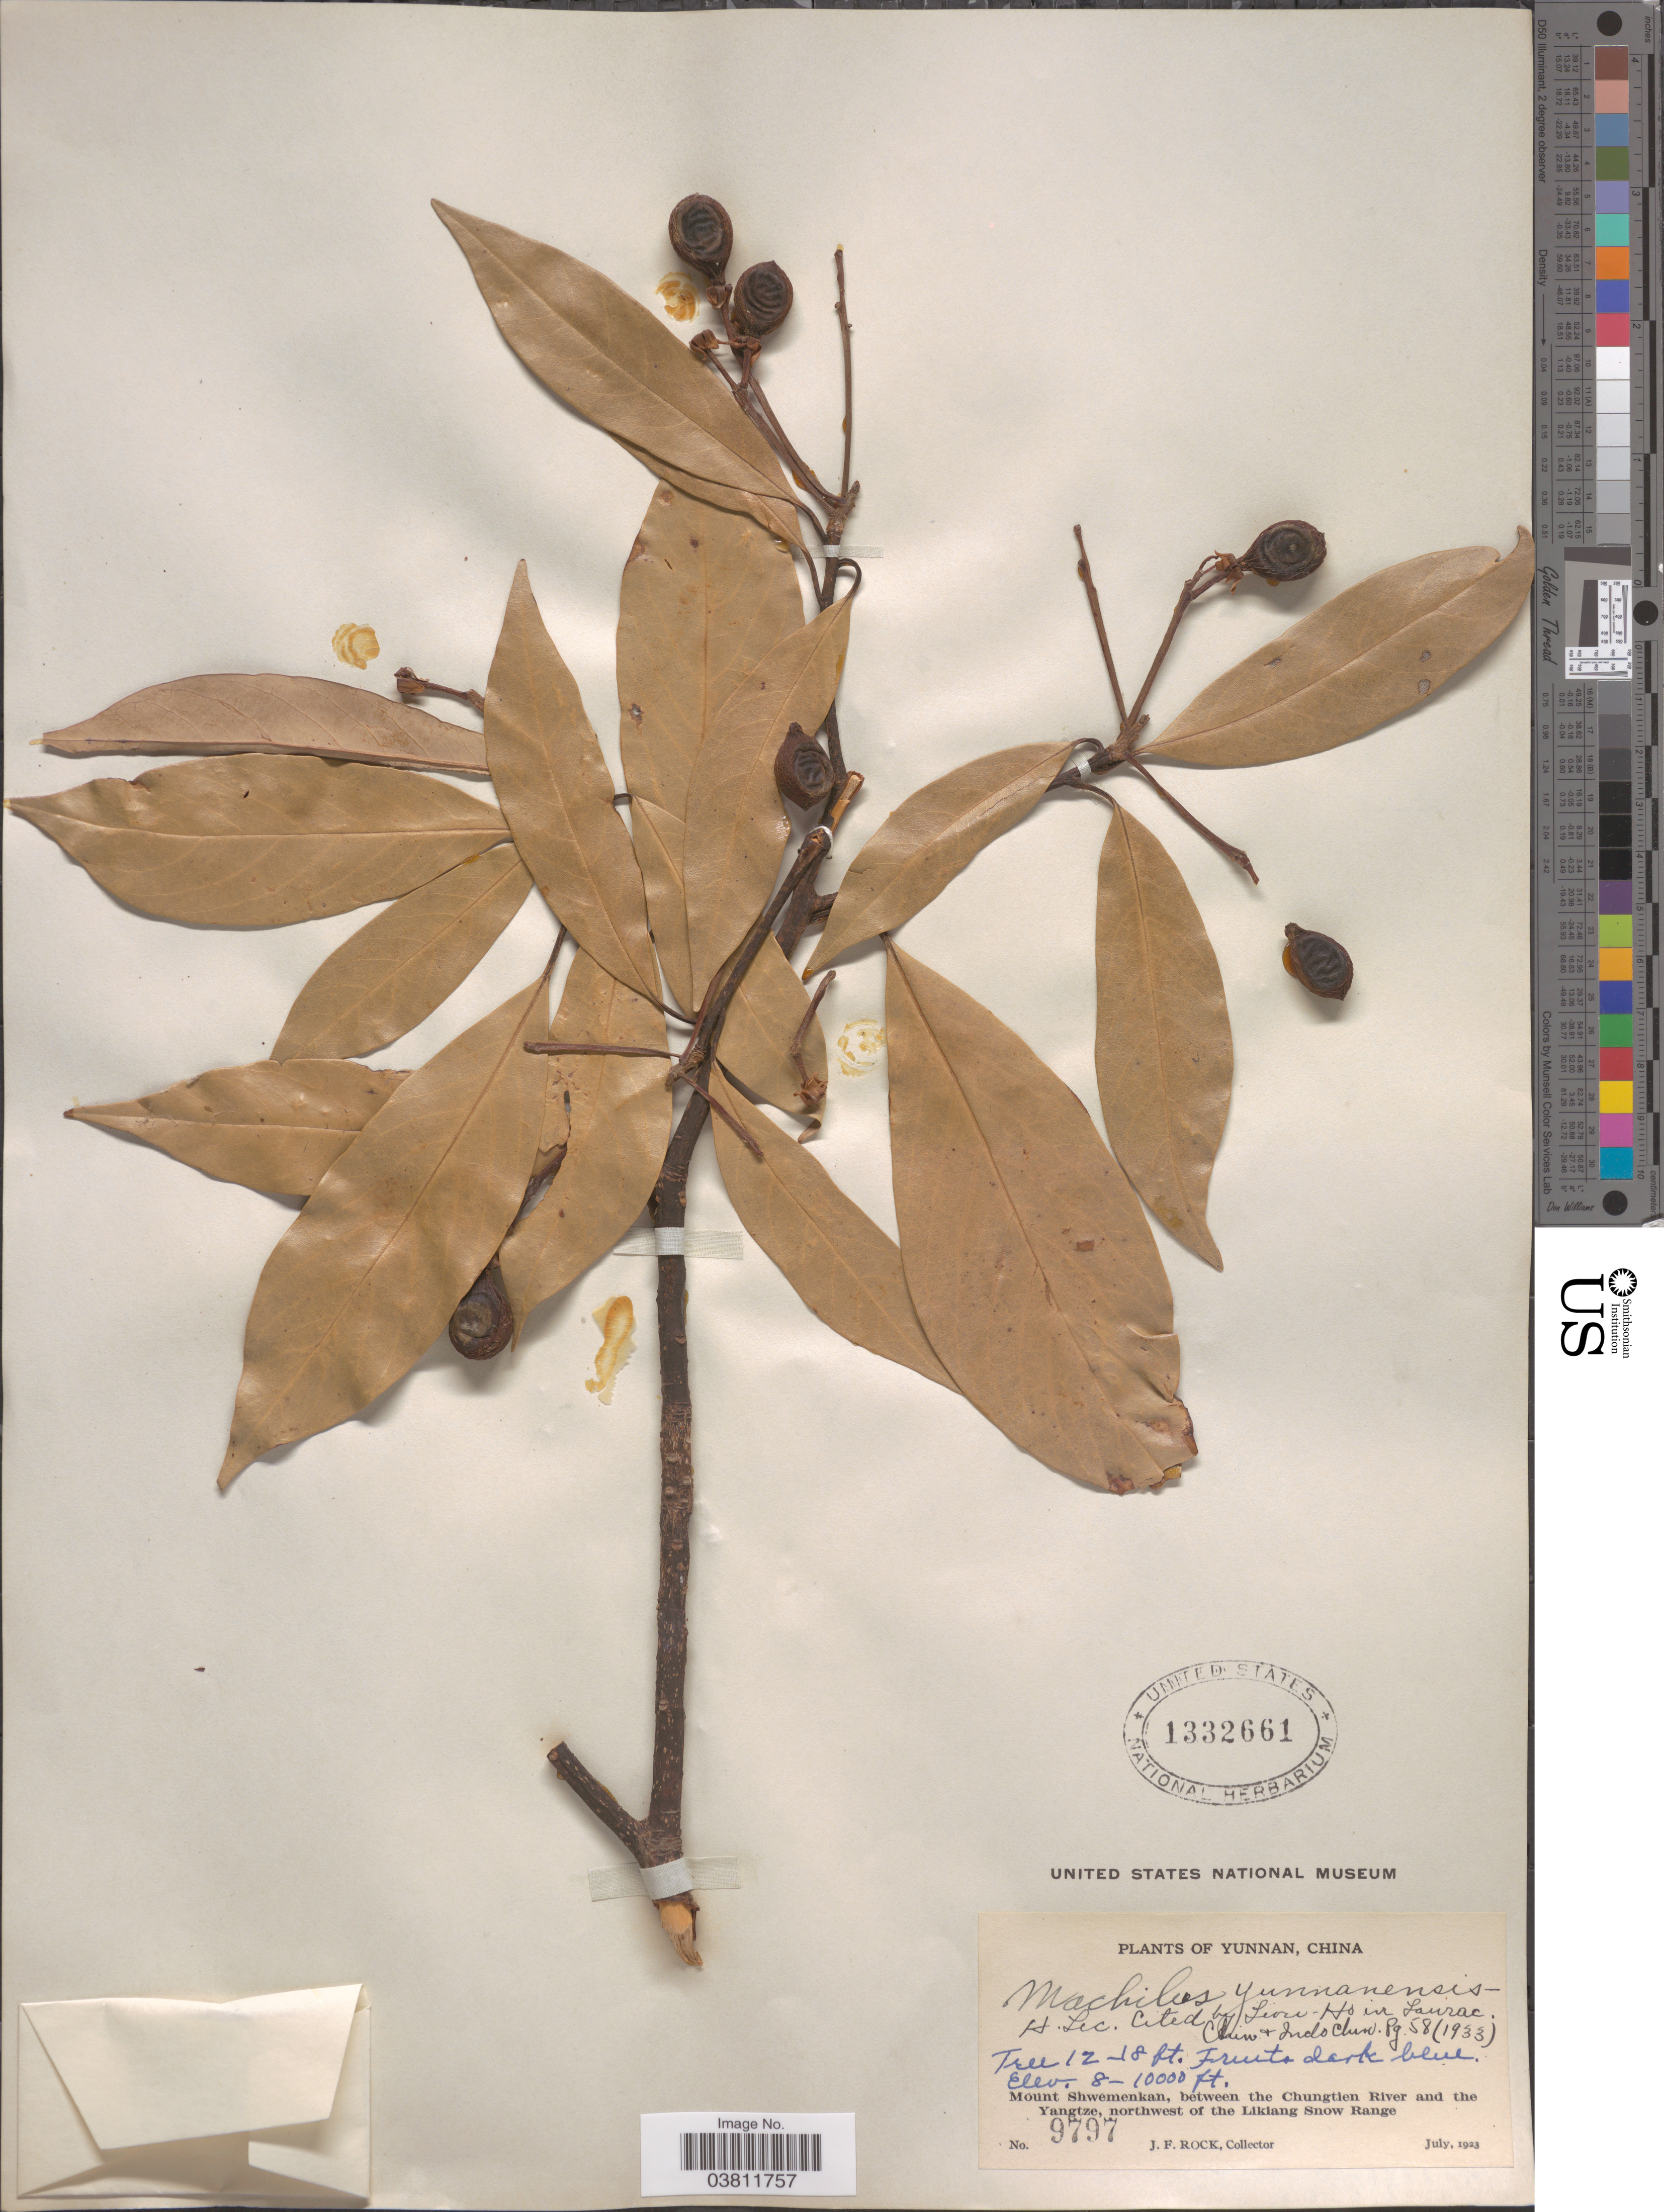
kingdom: Plantae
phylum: Tracheophyta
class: Magnoliopsida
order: Laurales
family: Lauraceae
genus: Machilus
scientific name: Machilus yunnanensis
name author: Lecomte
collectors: J. Rock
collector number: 9797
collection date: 1923-07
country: China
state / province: Yunnan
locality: Mount Shwemenkan, between the Chungtien River and the Yangtze, northwest of the Likiang Snow Range.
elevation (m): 2438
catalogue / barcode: US 1332661